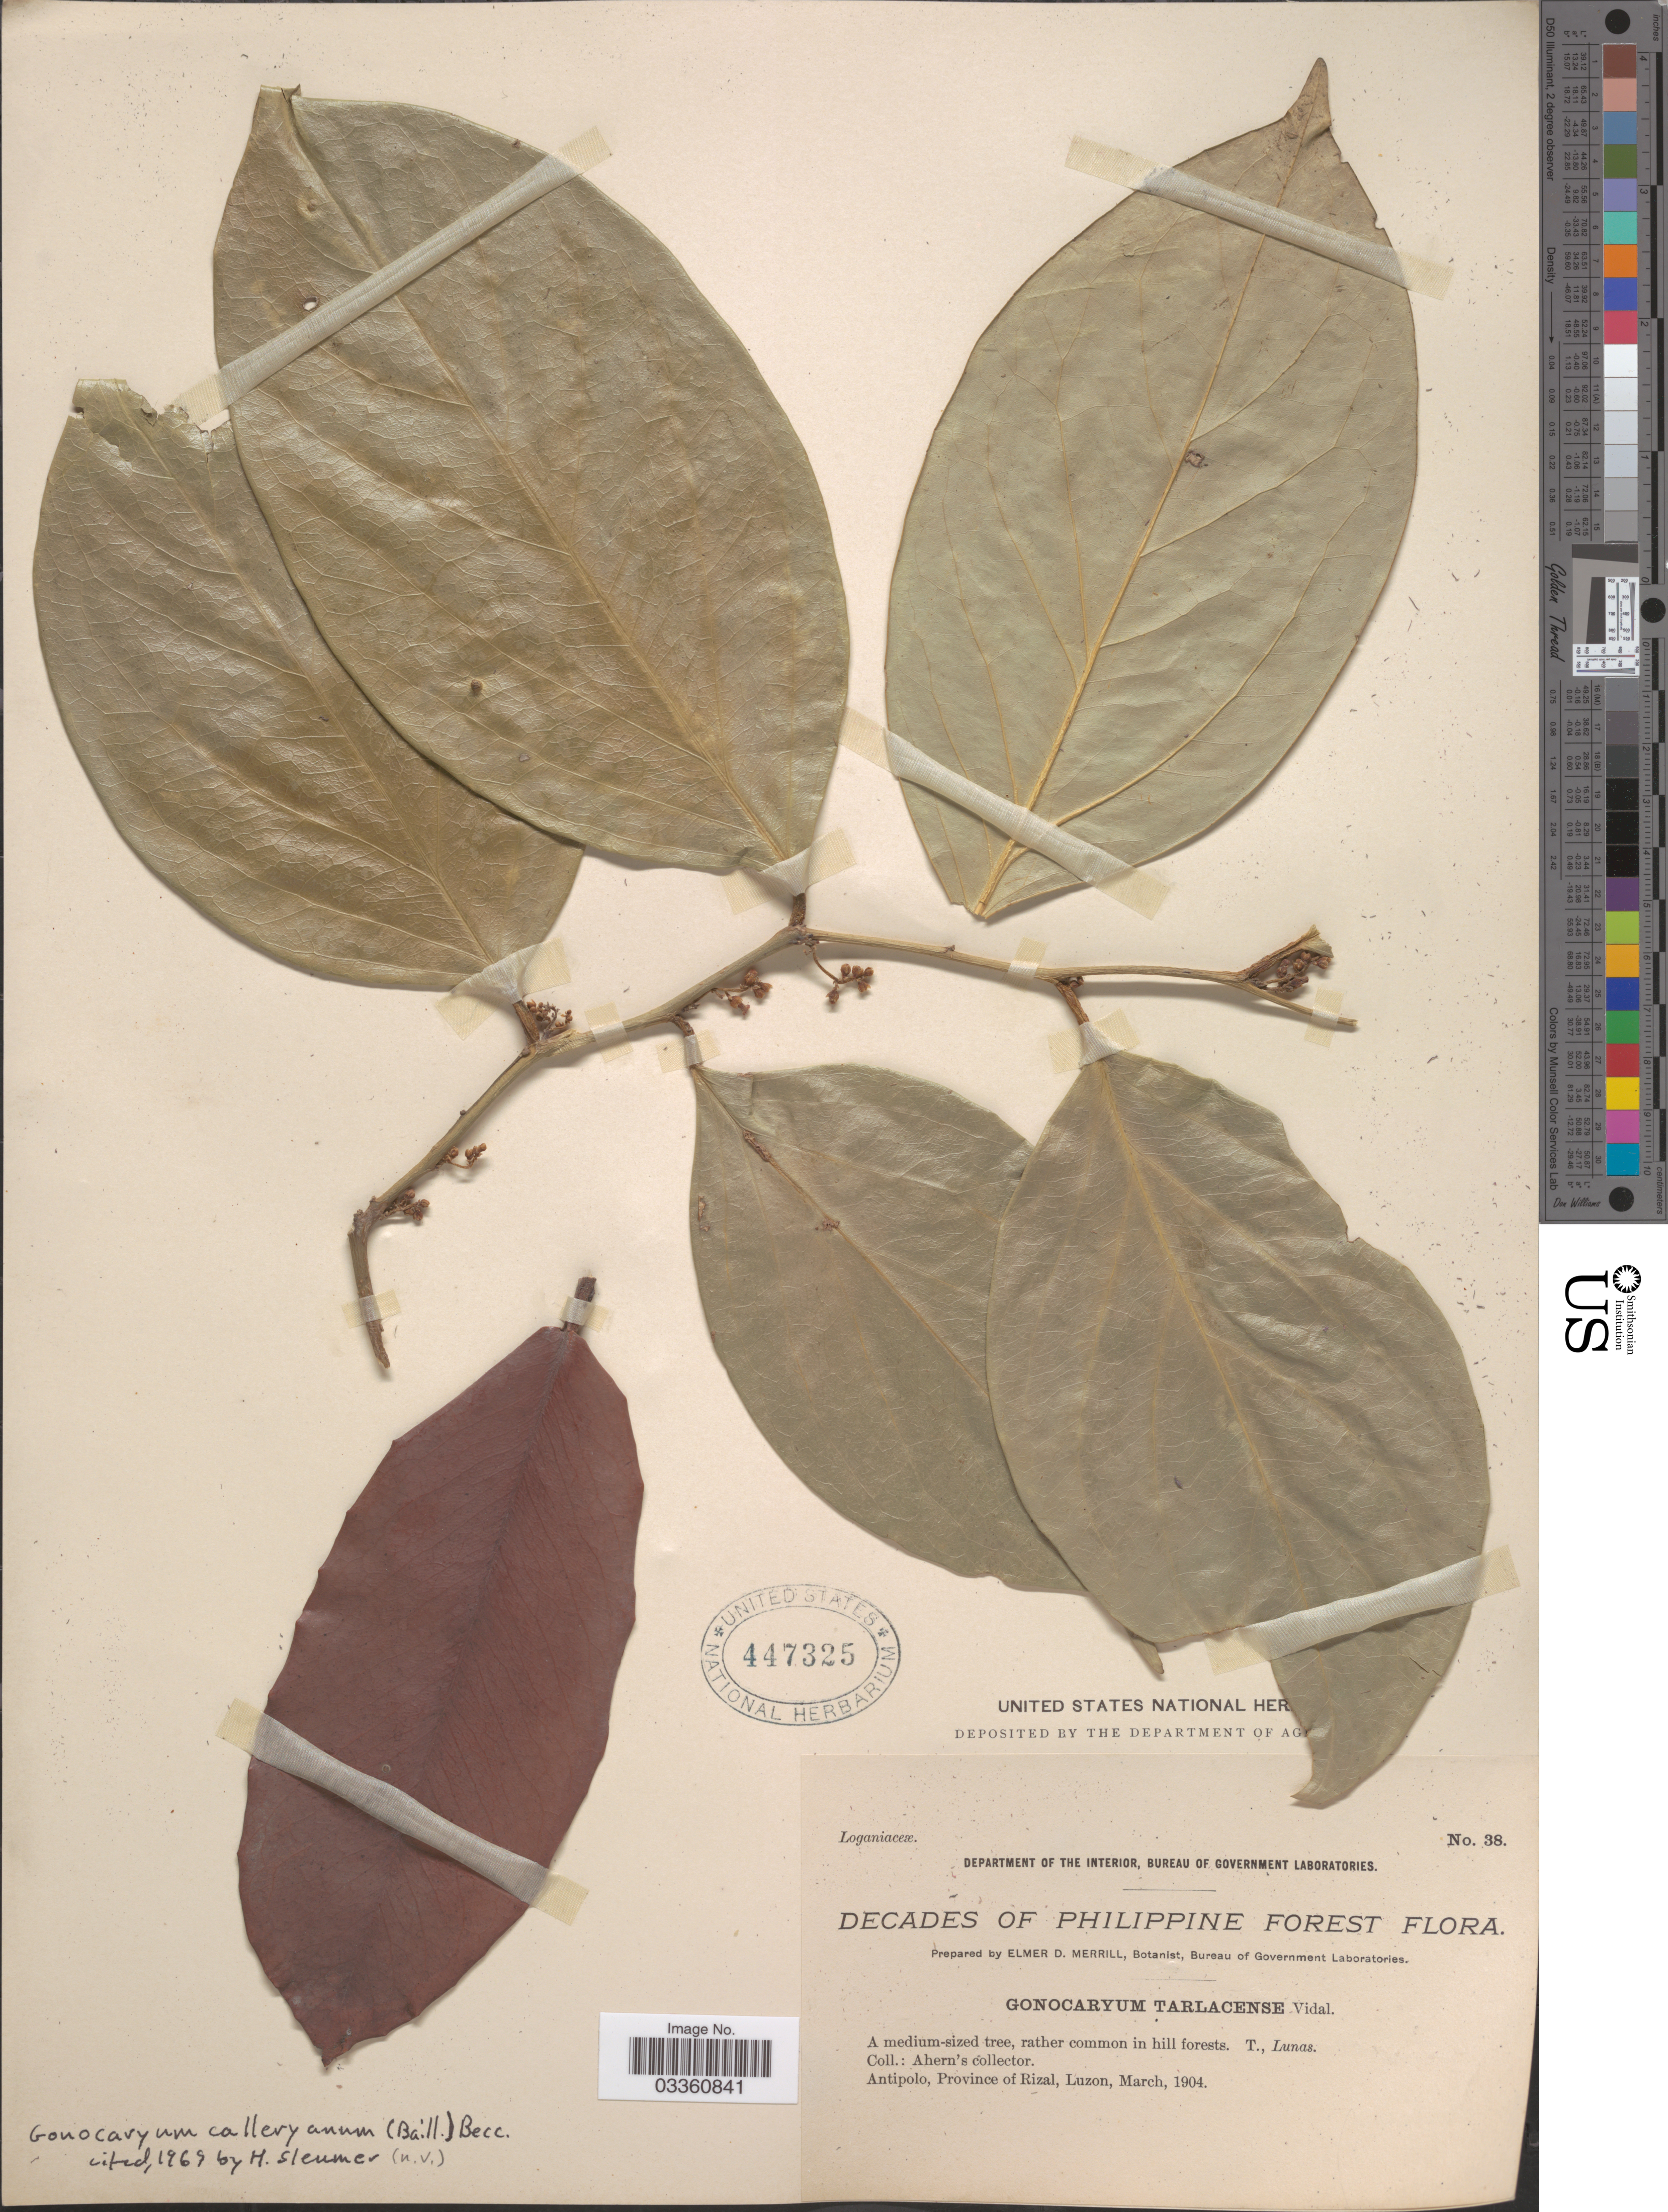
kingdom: Plantae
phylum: Tracheophyta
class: Magnoliopsida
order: Cardiopteridales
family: Cardiopteridaceae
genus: Gonocaryum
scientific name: Gonocaryum calleryanum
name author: (Baill.) Becc.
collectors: Ahern's collector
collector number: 38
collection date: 1904-03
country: Philippines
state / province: Calabarzon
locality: Antipolo, Province of Rizal, Luzon.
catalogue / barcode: US 447325